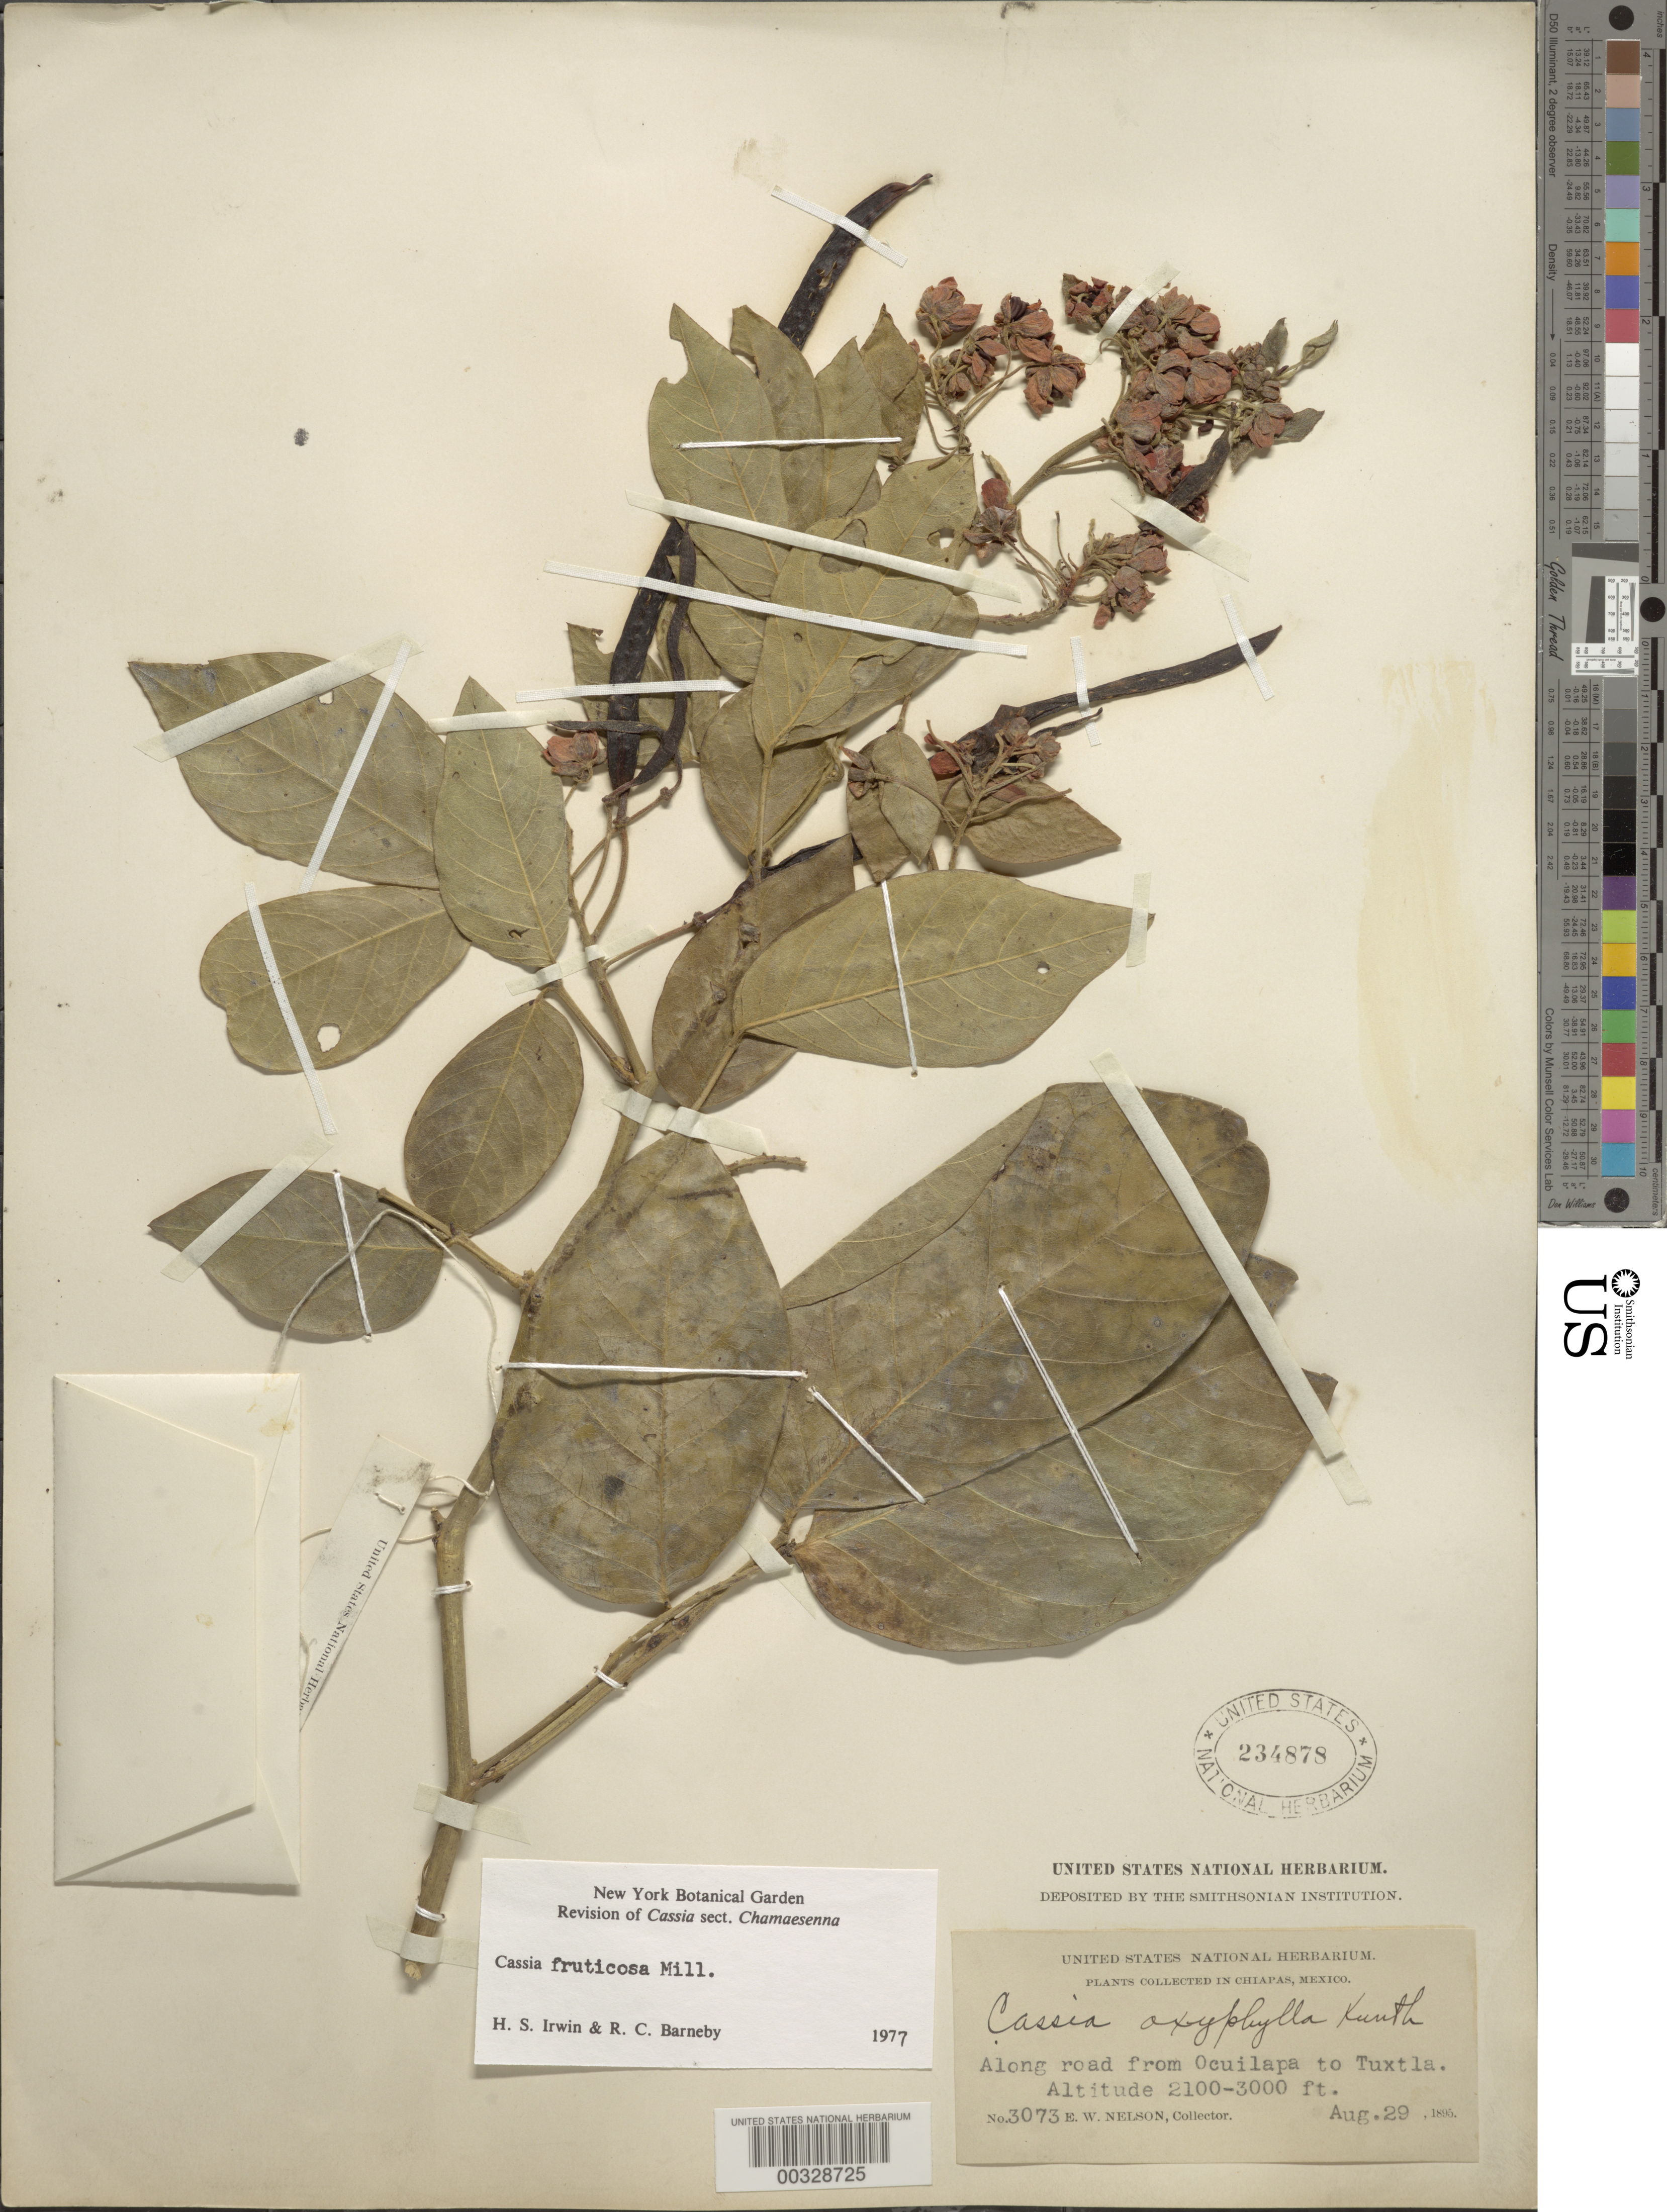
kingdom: Plantae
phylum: Tracheophyta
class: Magnoliopsida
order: Fabales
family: Fabaceae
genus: Senna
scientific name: Senna fruticosa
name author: (Benth.) H.S. Irwin & Barneby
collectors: E. W. Nelson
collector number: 3073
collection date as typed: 29 Aug 1895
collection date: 1895-08-29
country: Mexico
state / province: Chiapas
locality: Along road from Ocuilapa to Tuxtla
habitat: Along road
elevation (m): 640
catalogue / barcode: US 234878